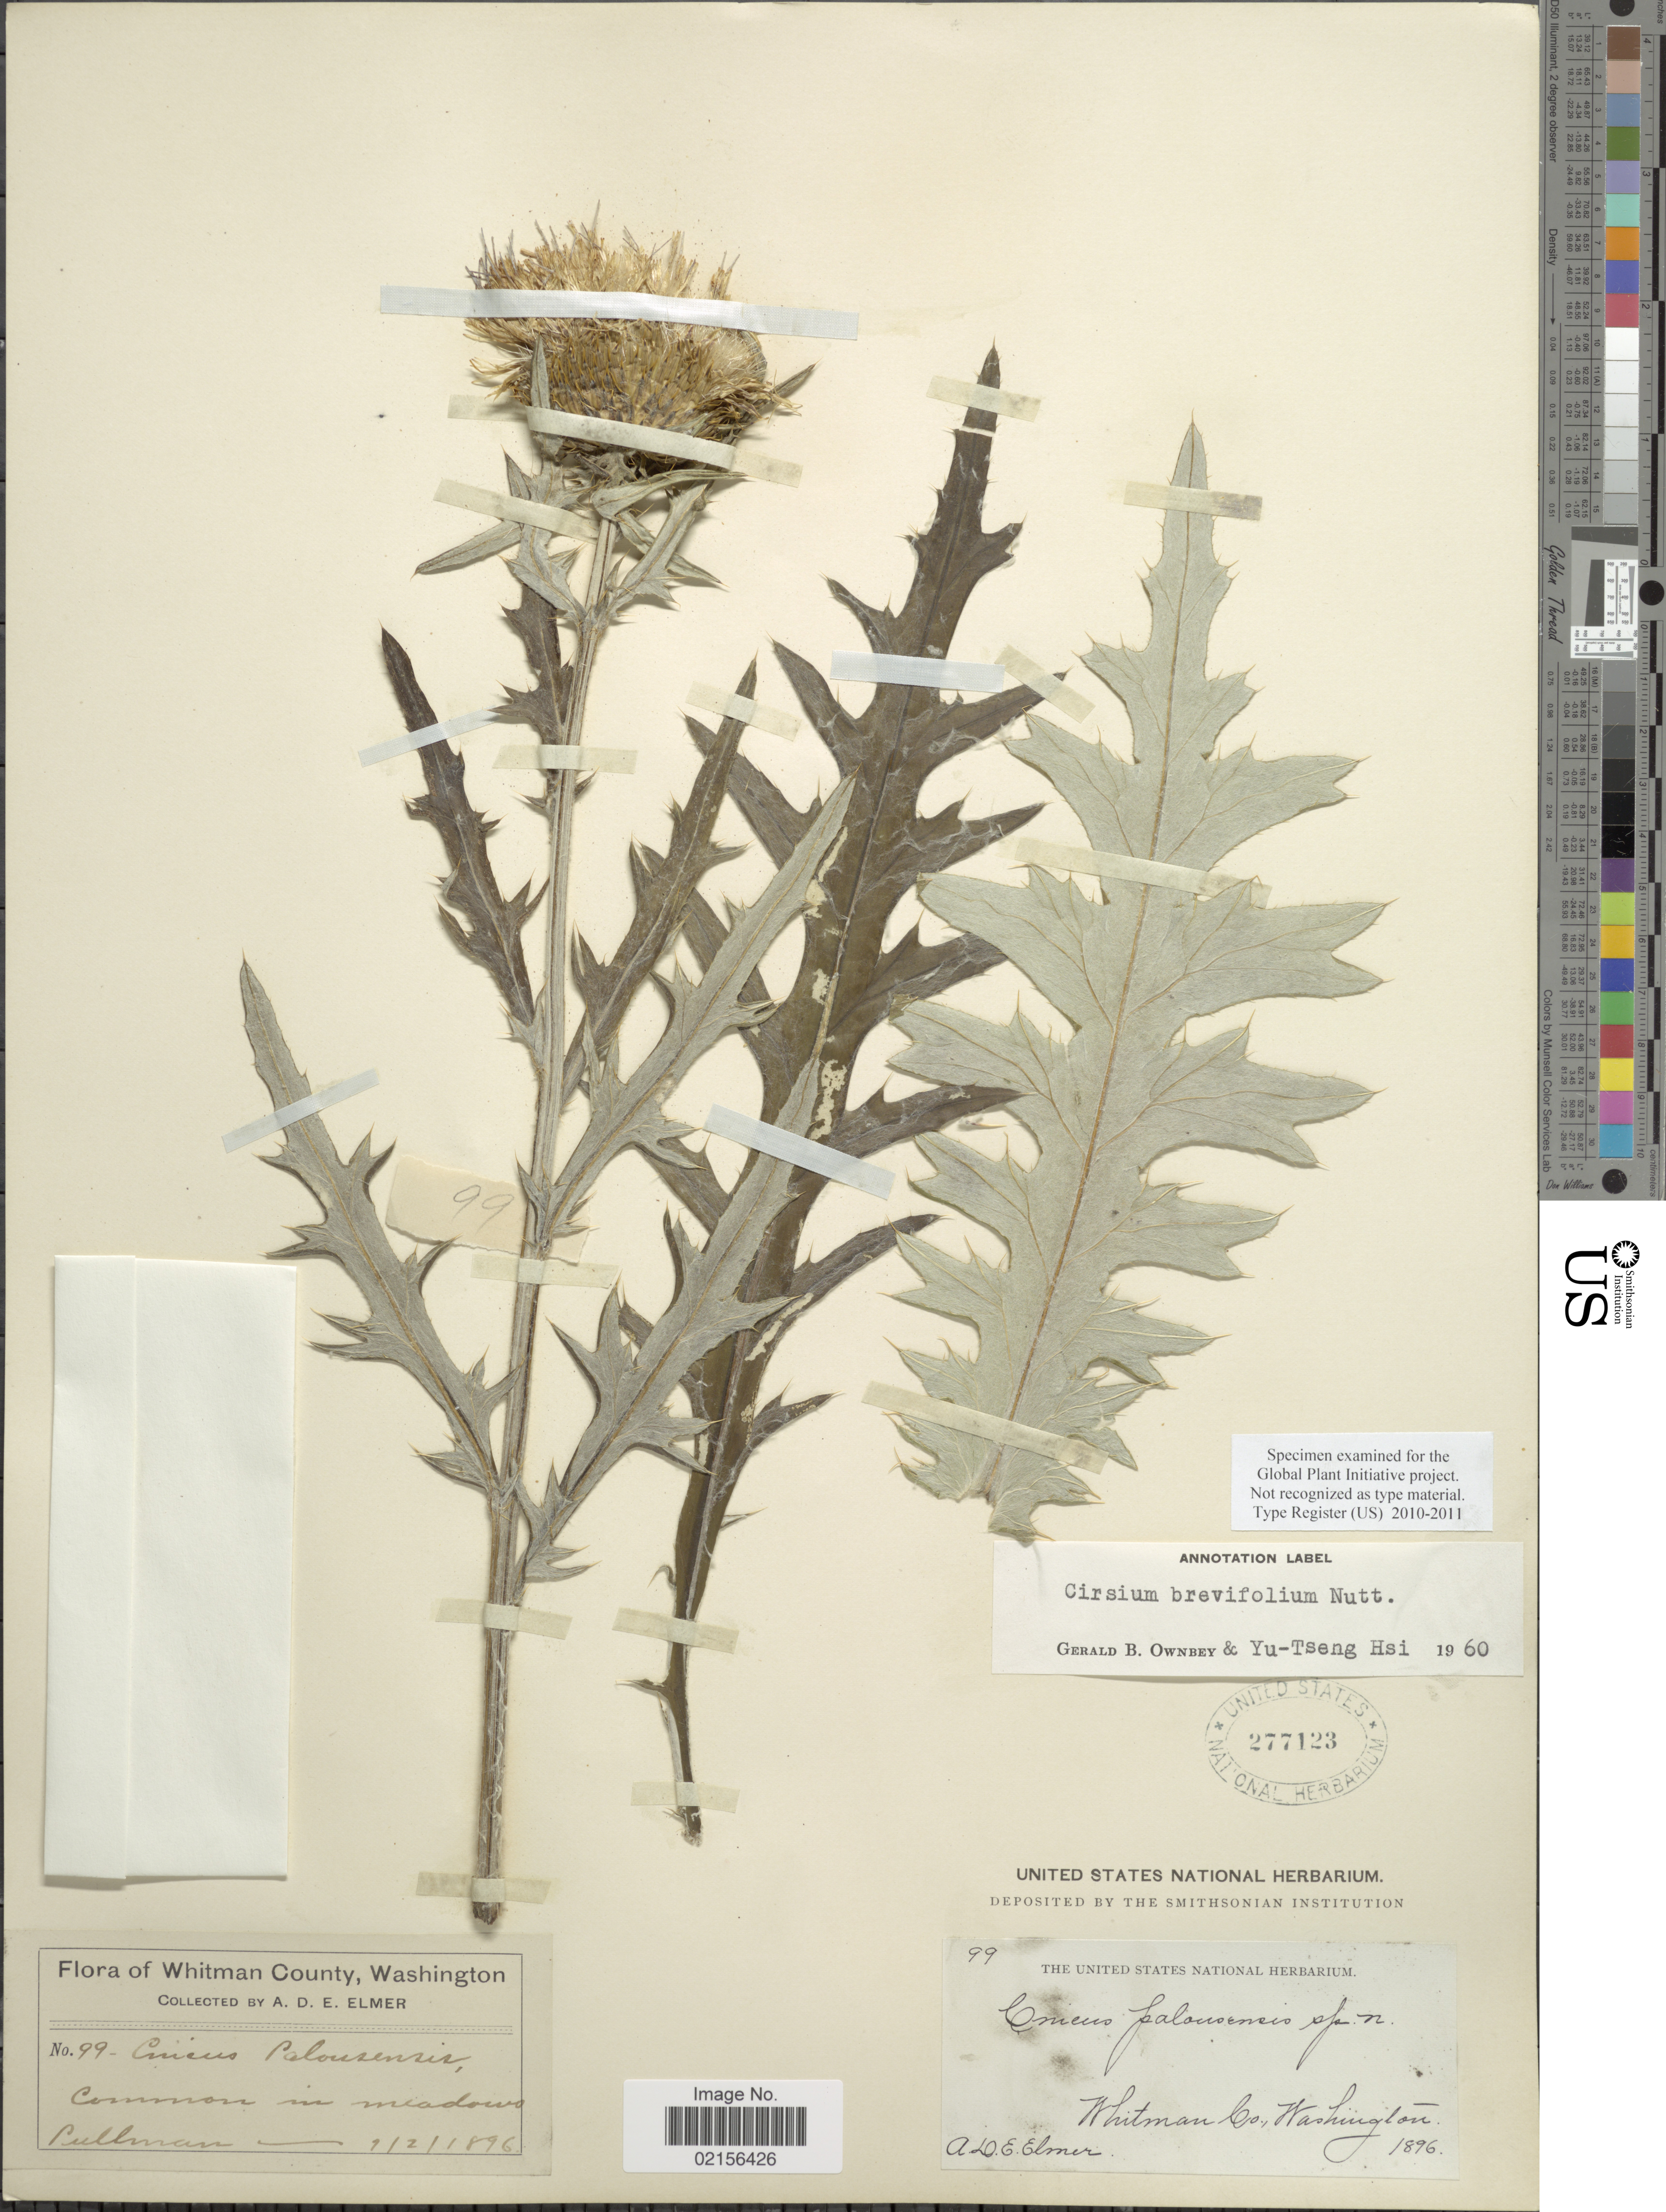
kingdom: Plantae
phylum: Tracheophyta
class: Magnoliopsida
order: Asterales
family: Asteraceae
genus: Cirsium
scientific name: Cirsium brevifolium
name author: Nutt.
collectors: A. D. E. Elmer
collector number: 99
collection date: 1896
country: United States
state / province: Washington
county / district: Whitman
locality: Whitman County, Common in meadows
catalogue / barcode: US 277123